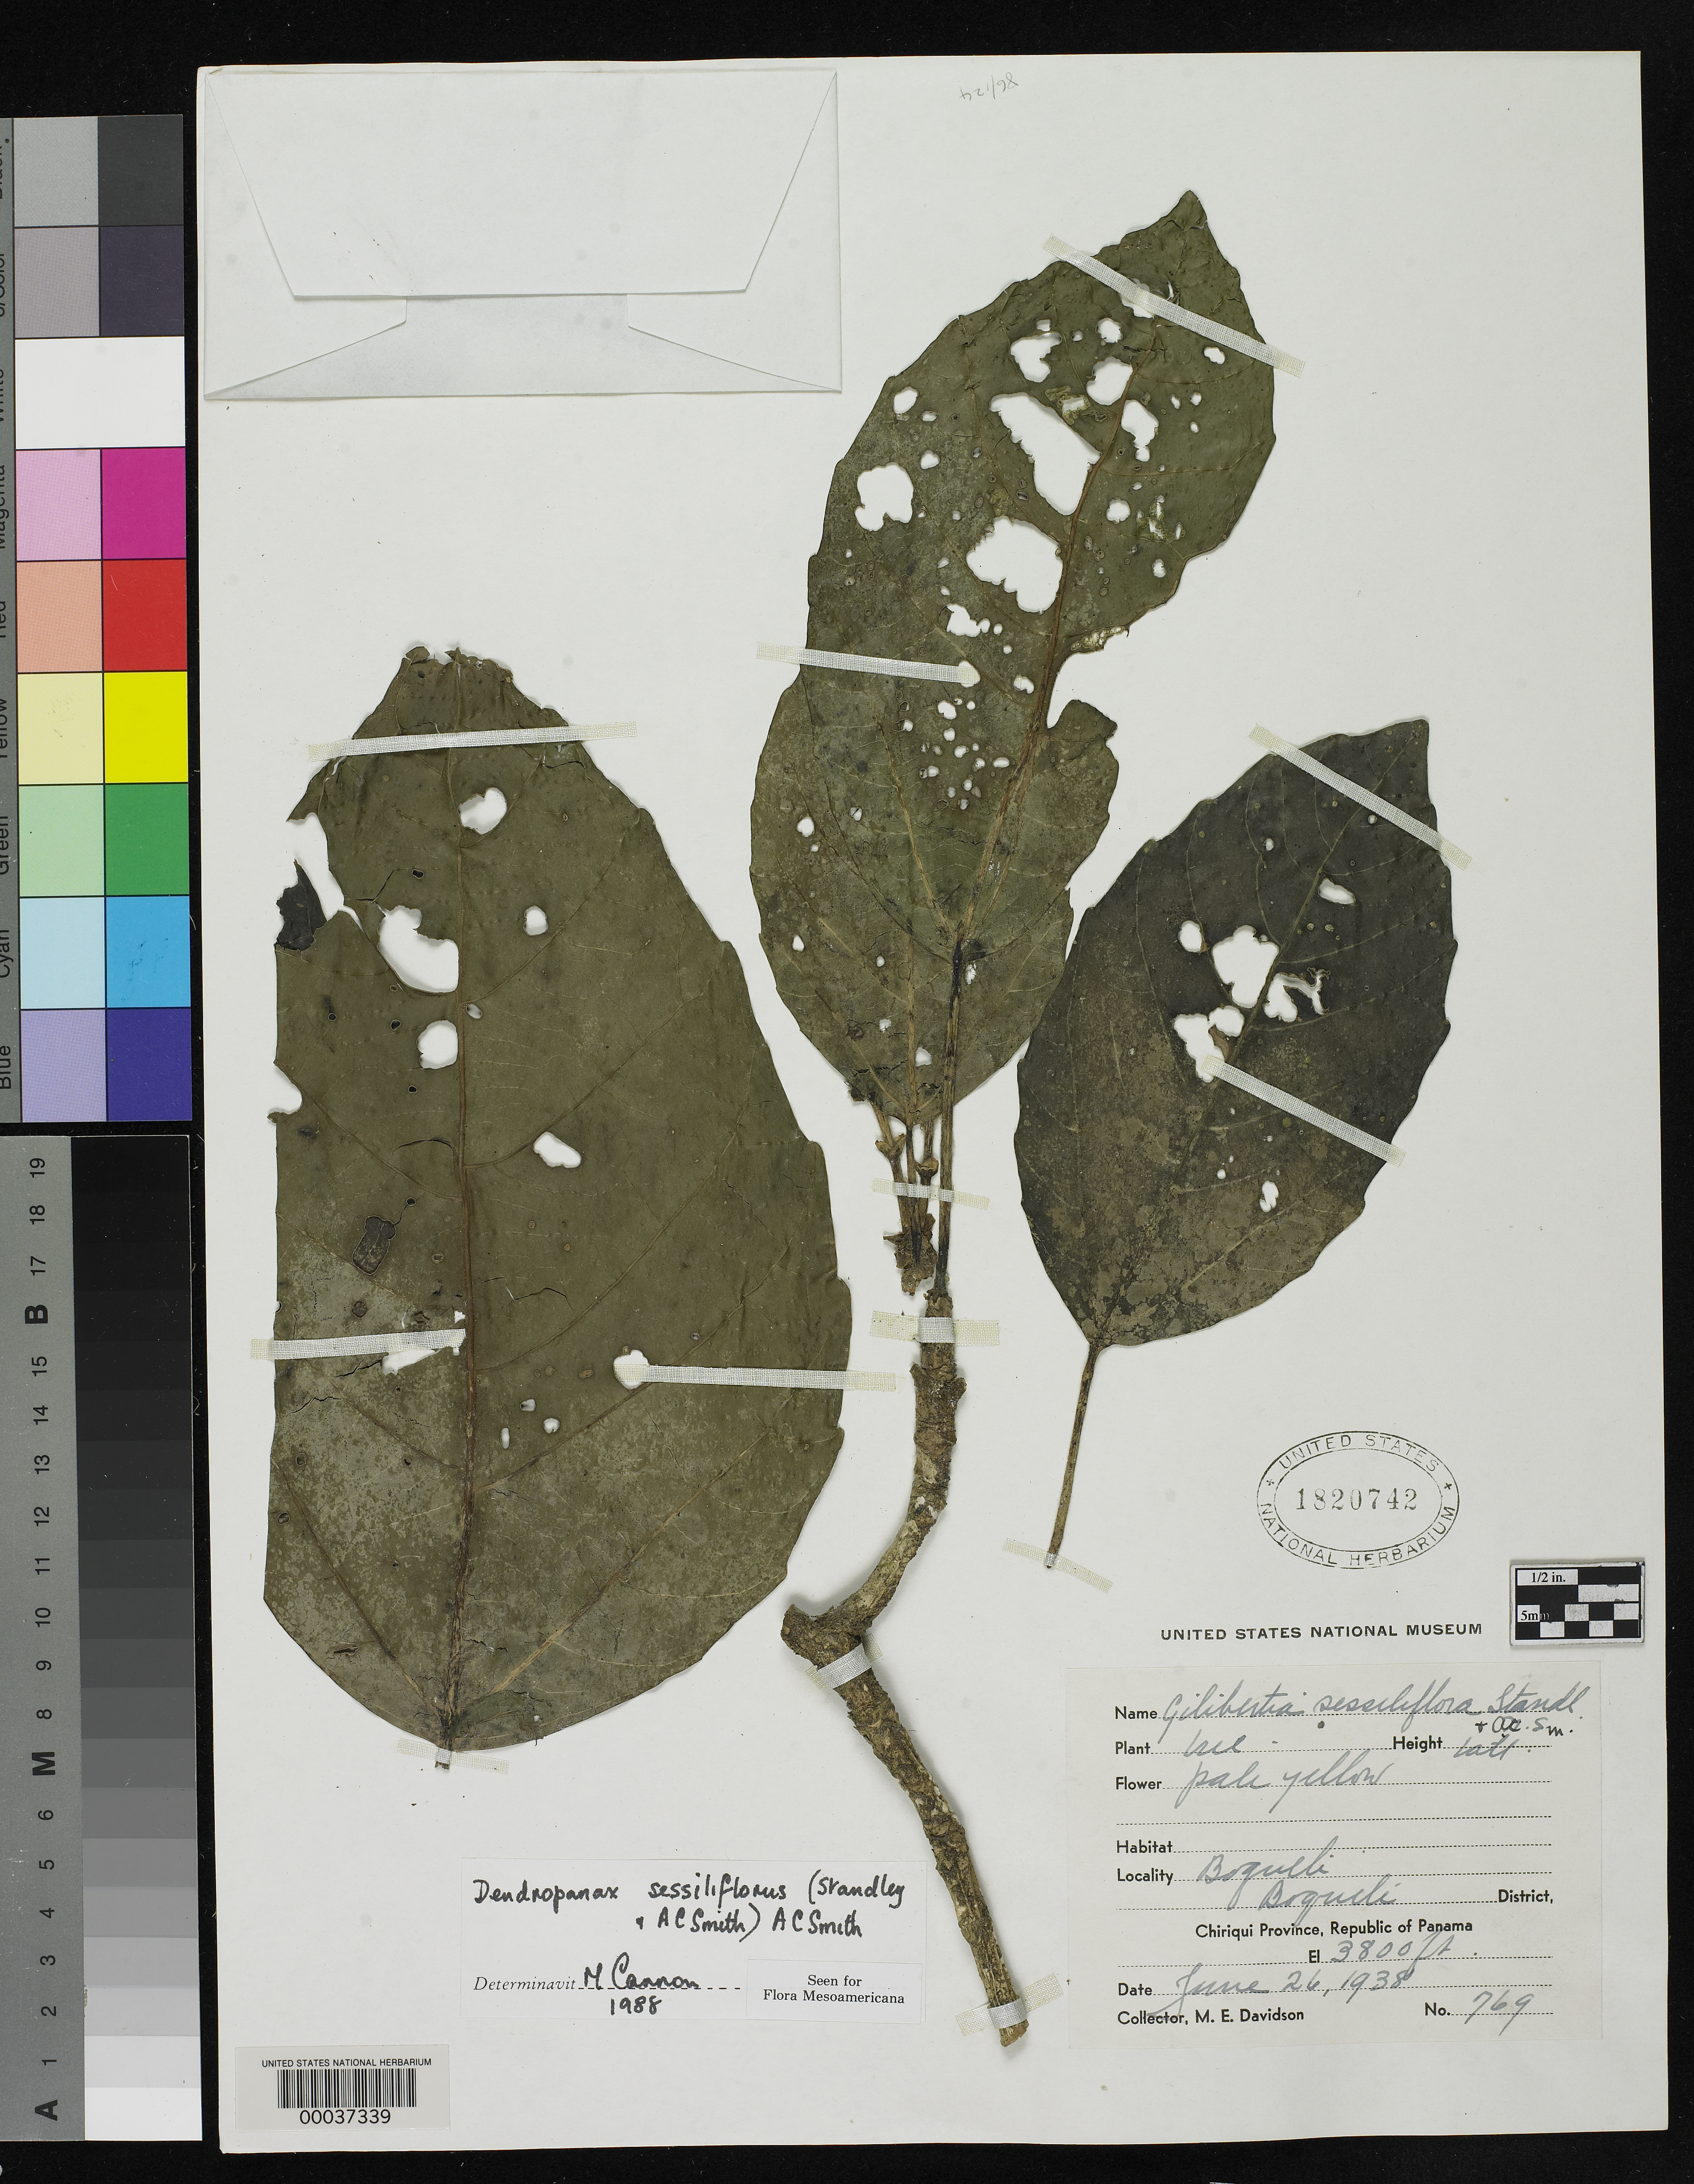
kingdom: Plantae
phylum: Tracheophyta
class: Magnoliopsida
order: Apiales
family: Araliaceae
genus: Gilibertia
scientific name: Gilibertia sessiliflora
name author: Standl. & A.C. Sm.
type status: Isotype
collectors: M. Davidson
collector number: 769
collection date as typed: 26 Jun 1938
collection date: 1938-06-26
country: Panama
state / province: Chiriquí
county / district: Boquete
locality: Near Boquete.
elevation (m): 1158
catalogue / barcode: US 1820742